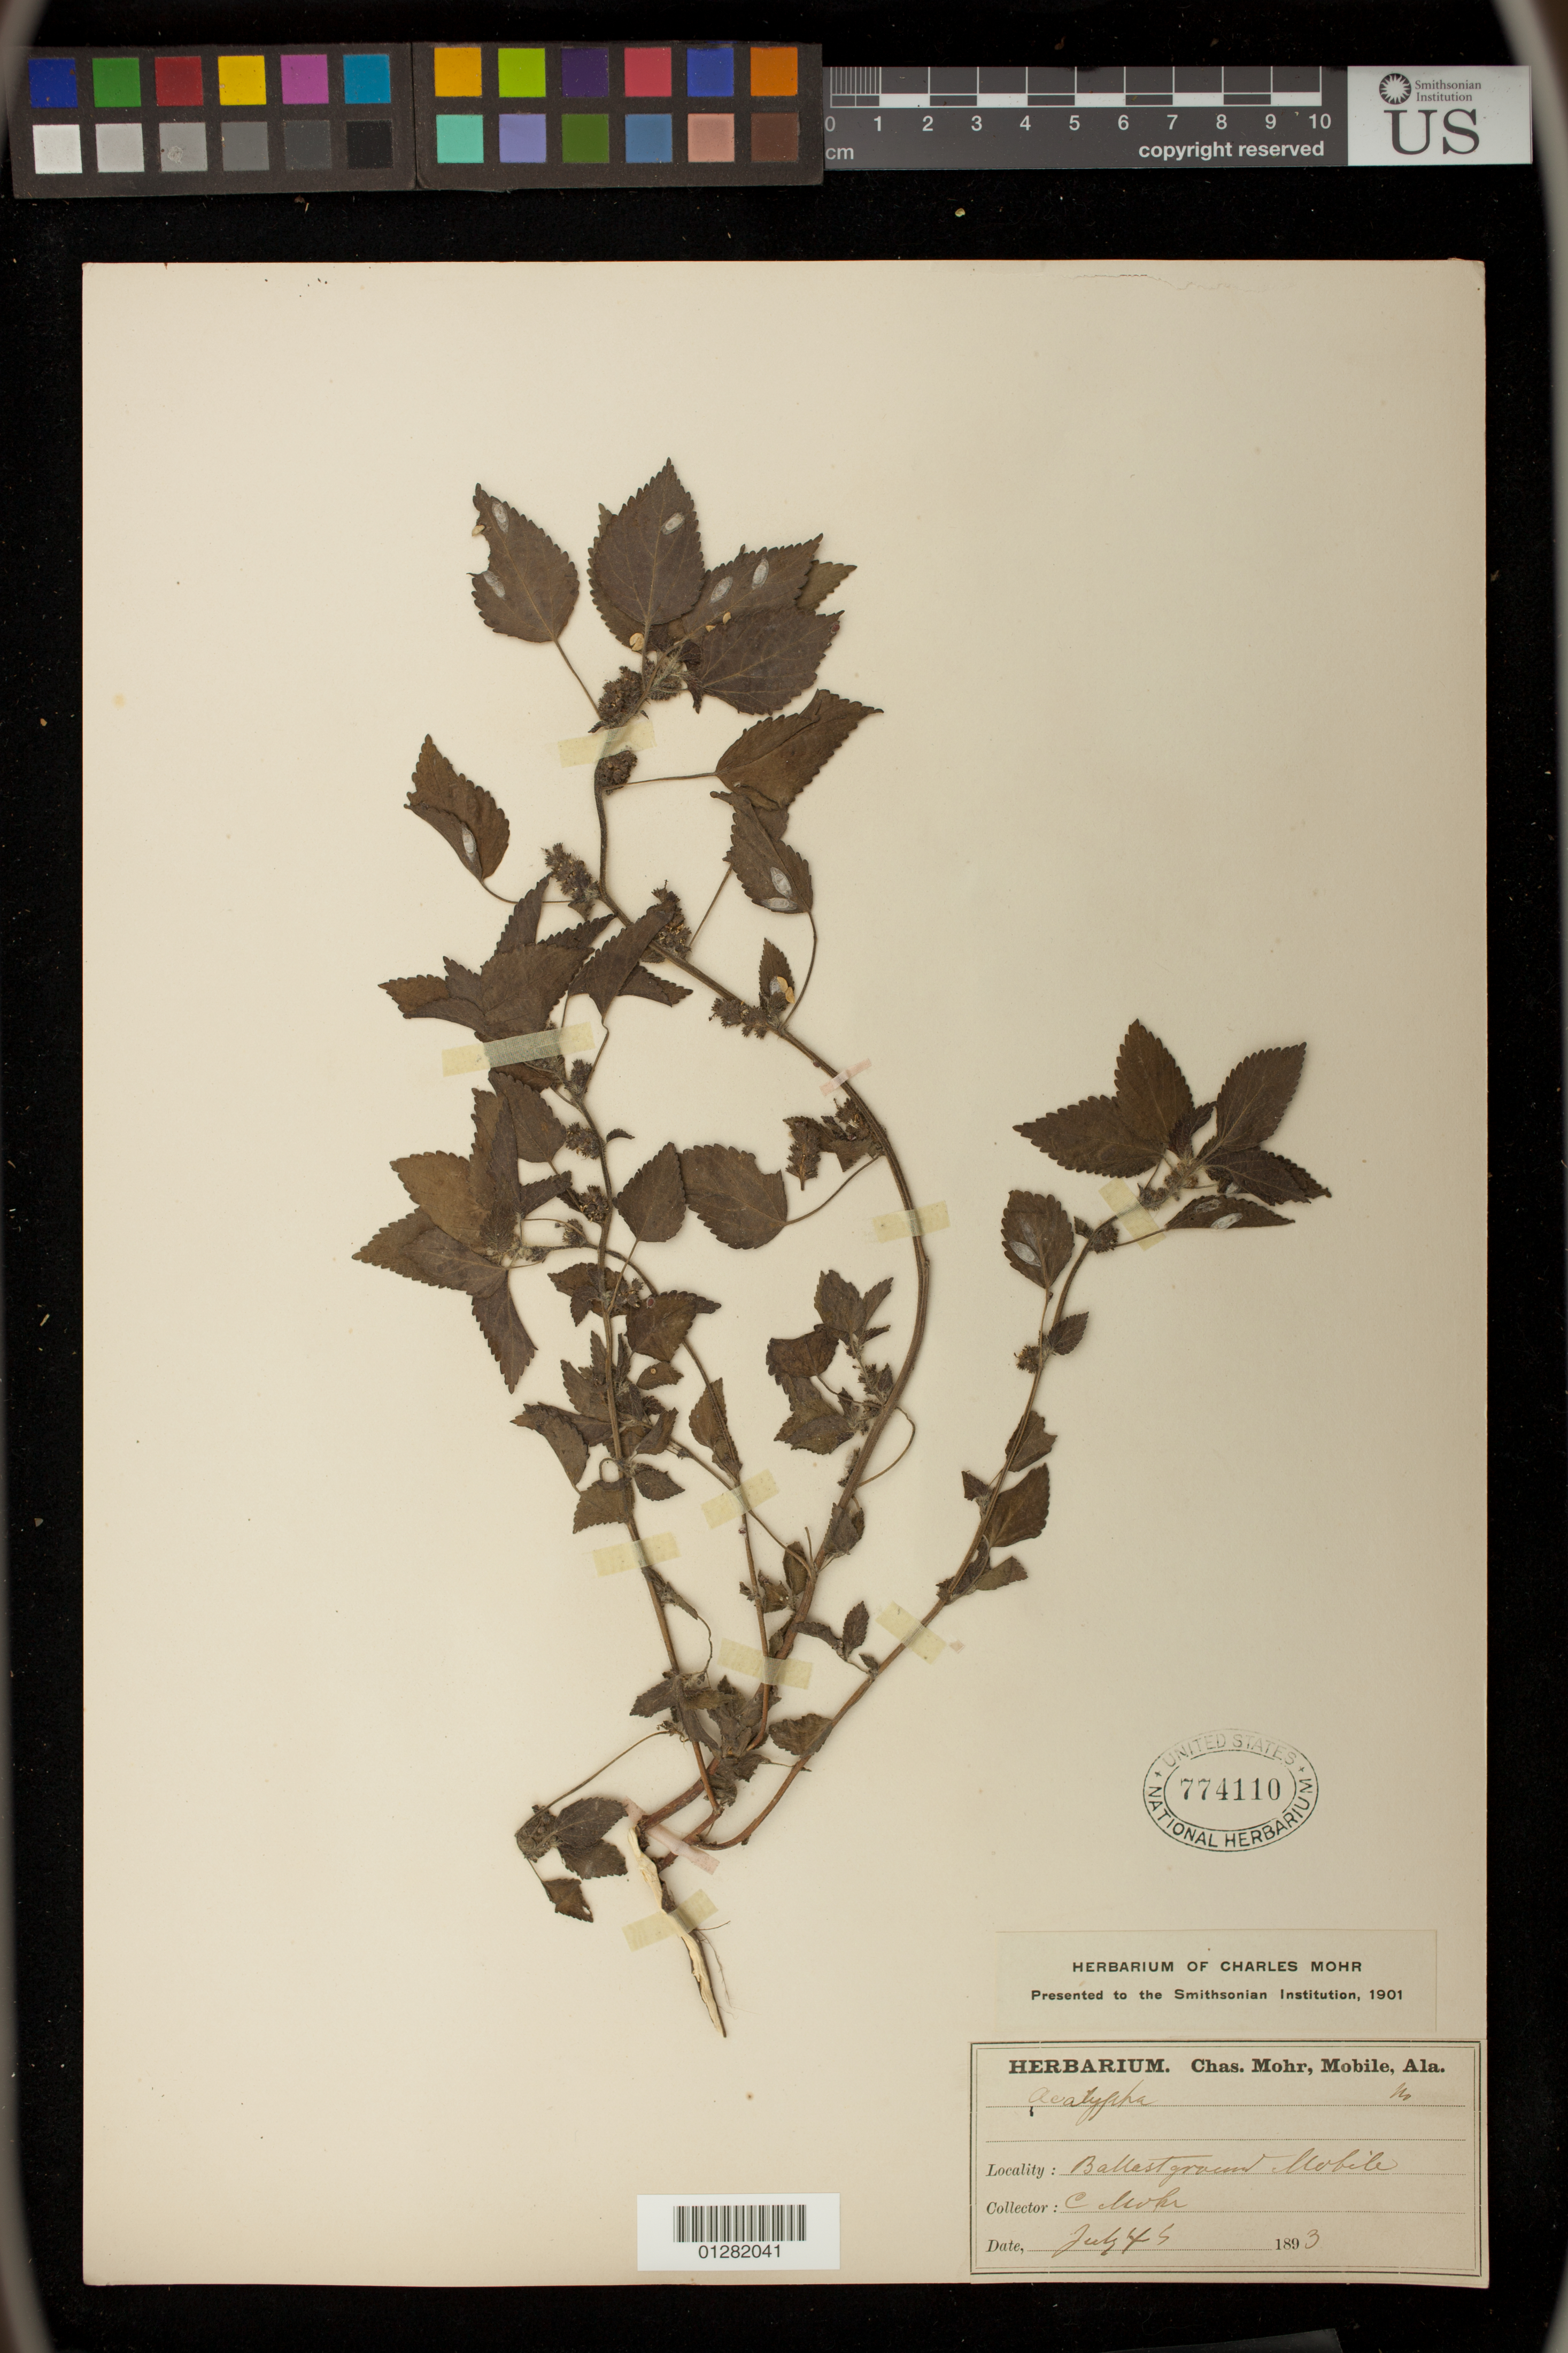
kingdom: Plantae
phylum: Tracheophyta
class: Magnoliopsida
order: Malpighiales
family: Euphorbiaceae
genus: Acalypha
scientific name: Acalypha sp.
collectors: C. T. Mohr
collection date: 1893-07-04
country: United States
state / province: Alabama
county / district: Mobile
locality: Ballast ground. Mobile.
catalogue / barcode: US 774110